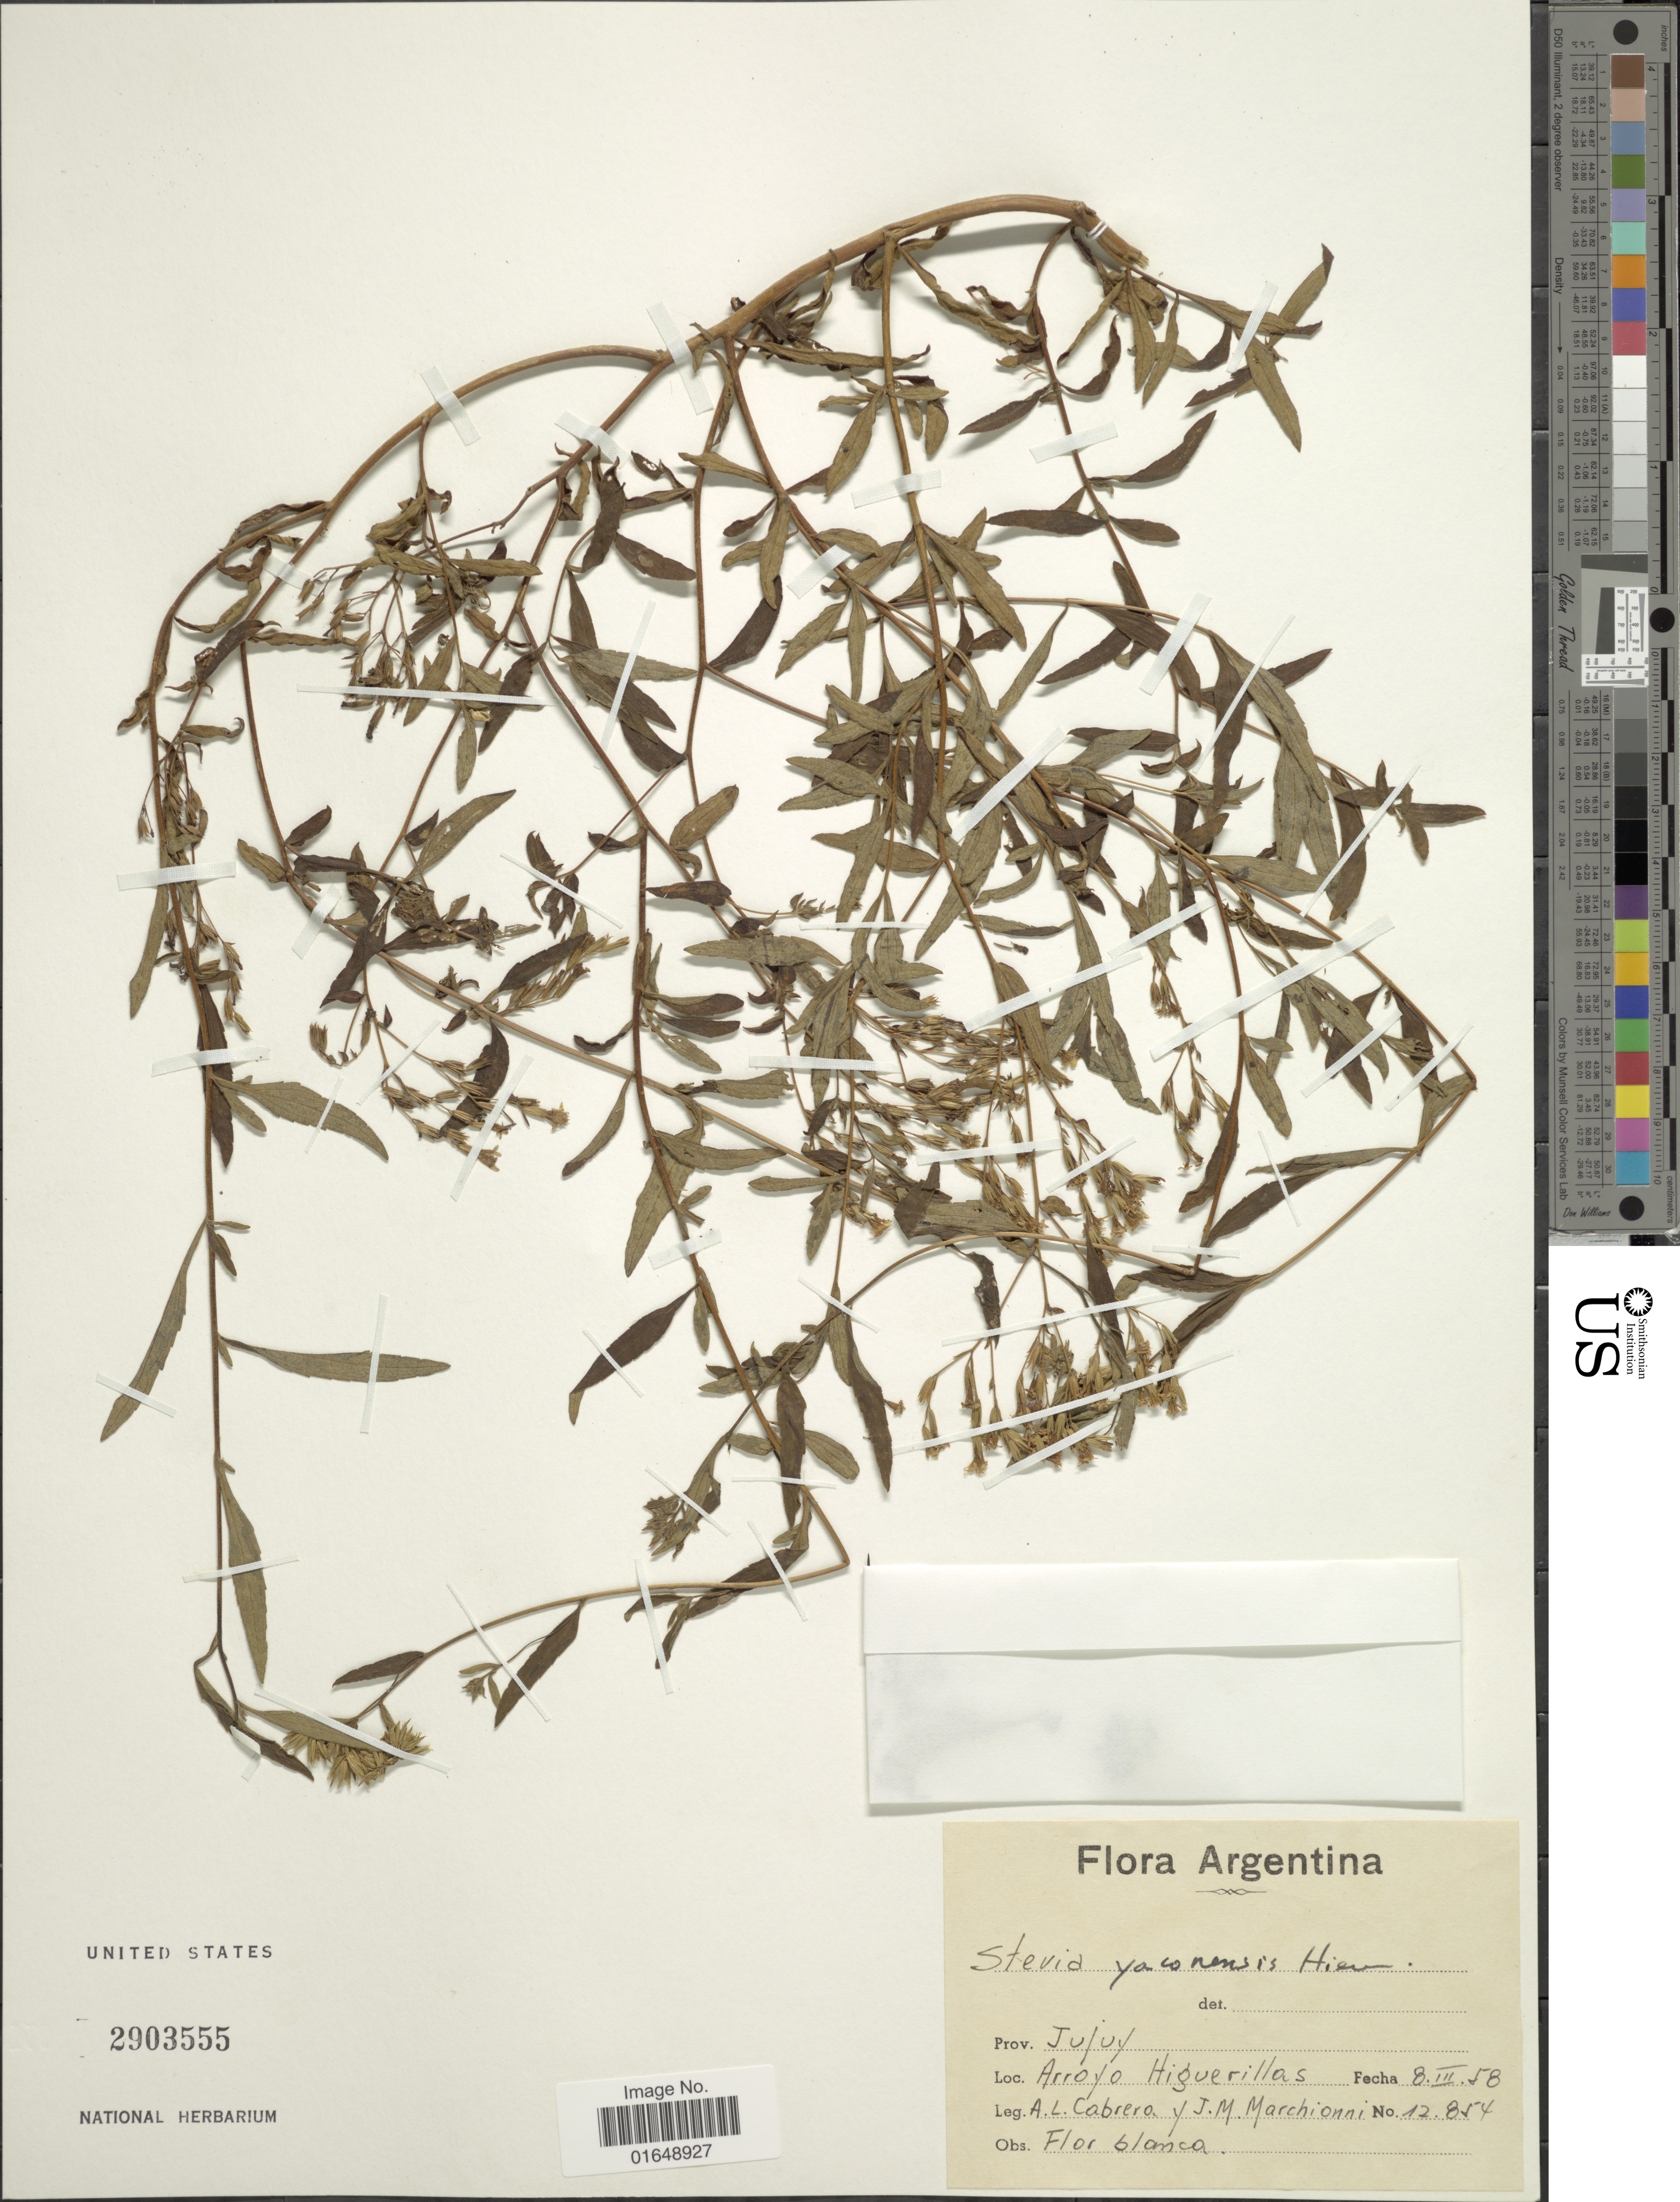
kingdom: Plantae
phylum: Tracheophyta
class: Magnoliopsida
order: Asterales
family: Asteraceae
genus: Stevia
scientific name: Stevia yaconensis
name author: Hieron.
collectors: A. L. Cabrera & J. Marchionni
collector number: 12854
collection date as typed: Transcribed d/m/y: 8/3/58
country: Argentina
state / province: Jujuy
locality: Arroyo Higuerillas.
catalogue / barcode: US 2903555